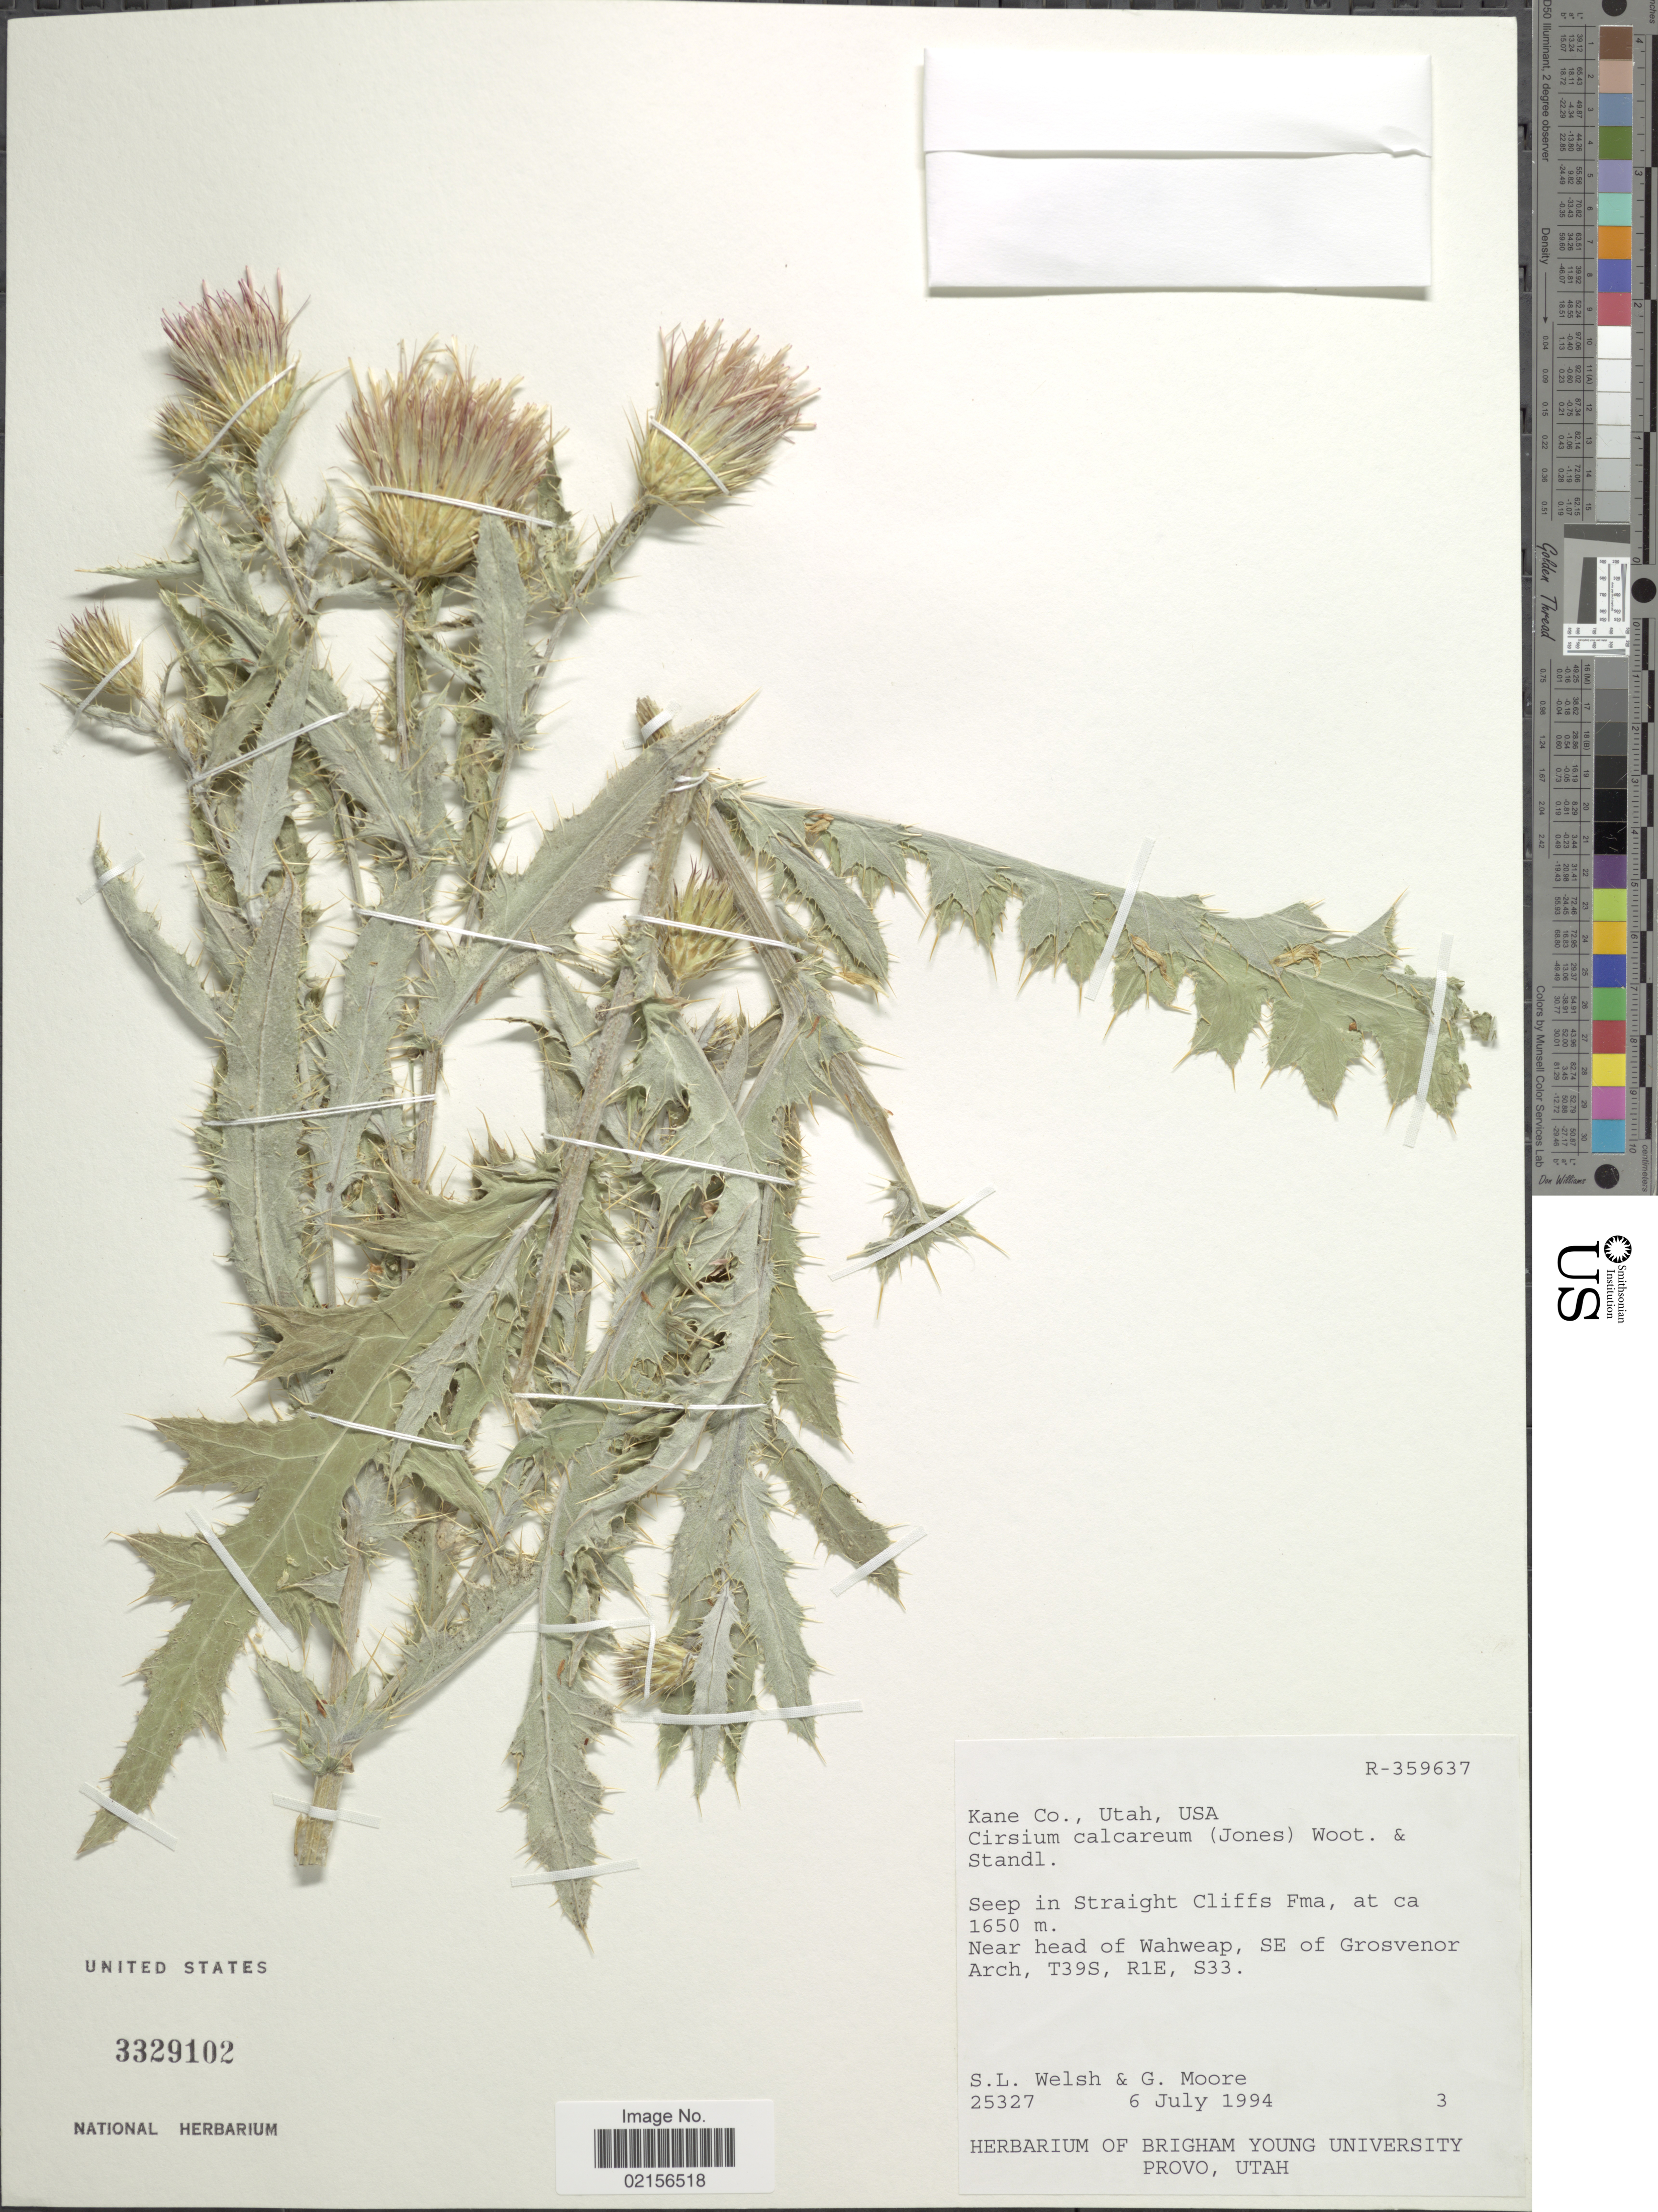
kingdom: Plantae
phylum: Tracheophyta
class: Magnoliopsida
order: Asterales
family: Asteraceae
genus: Cirsium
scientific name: Cirsium calcareum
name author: (M.E. Jones) Wooton & Standl.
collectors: S. Welsh & G. Moore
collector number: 25327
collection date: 1994-07-06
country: United States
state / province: Utah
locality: Kane Co., Seep in Straight Cliffs Fma, Near head of Wahweap, SE of Grosvenor Arch, T39S, R1E, S33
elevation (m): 1650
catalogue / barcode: US 3329102